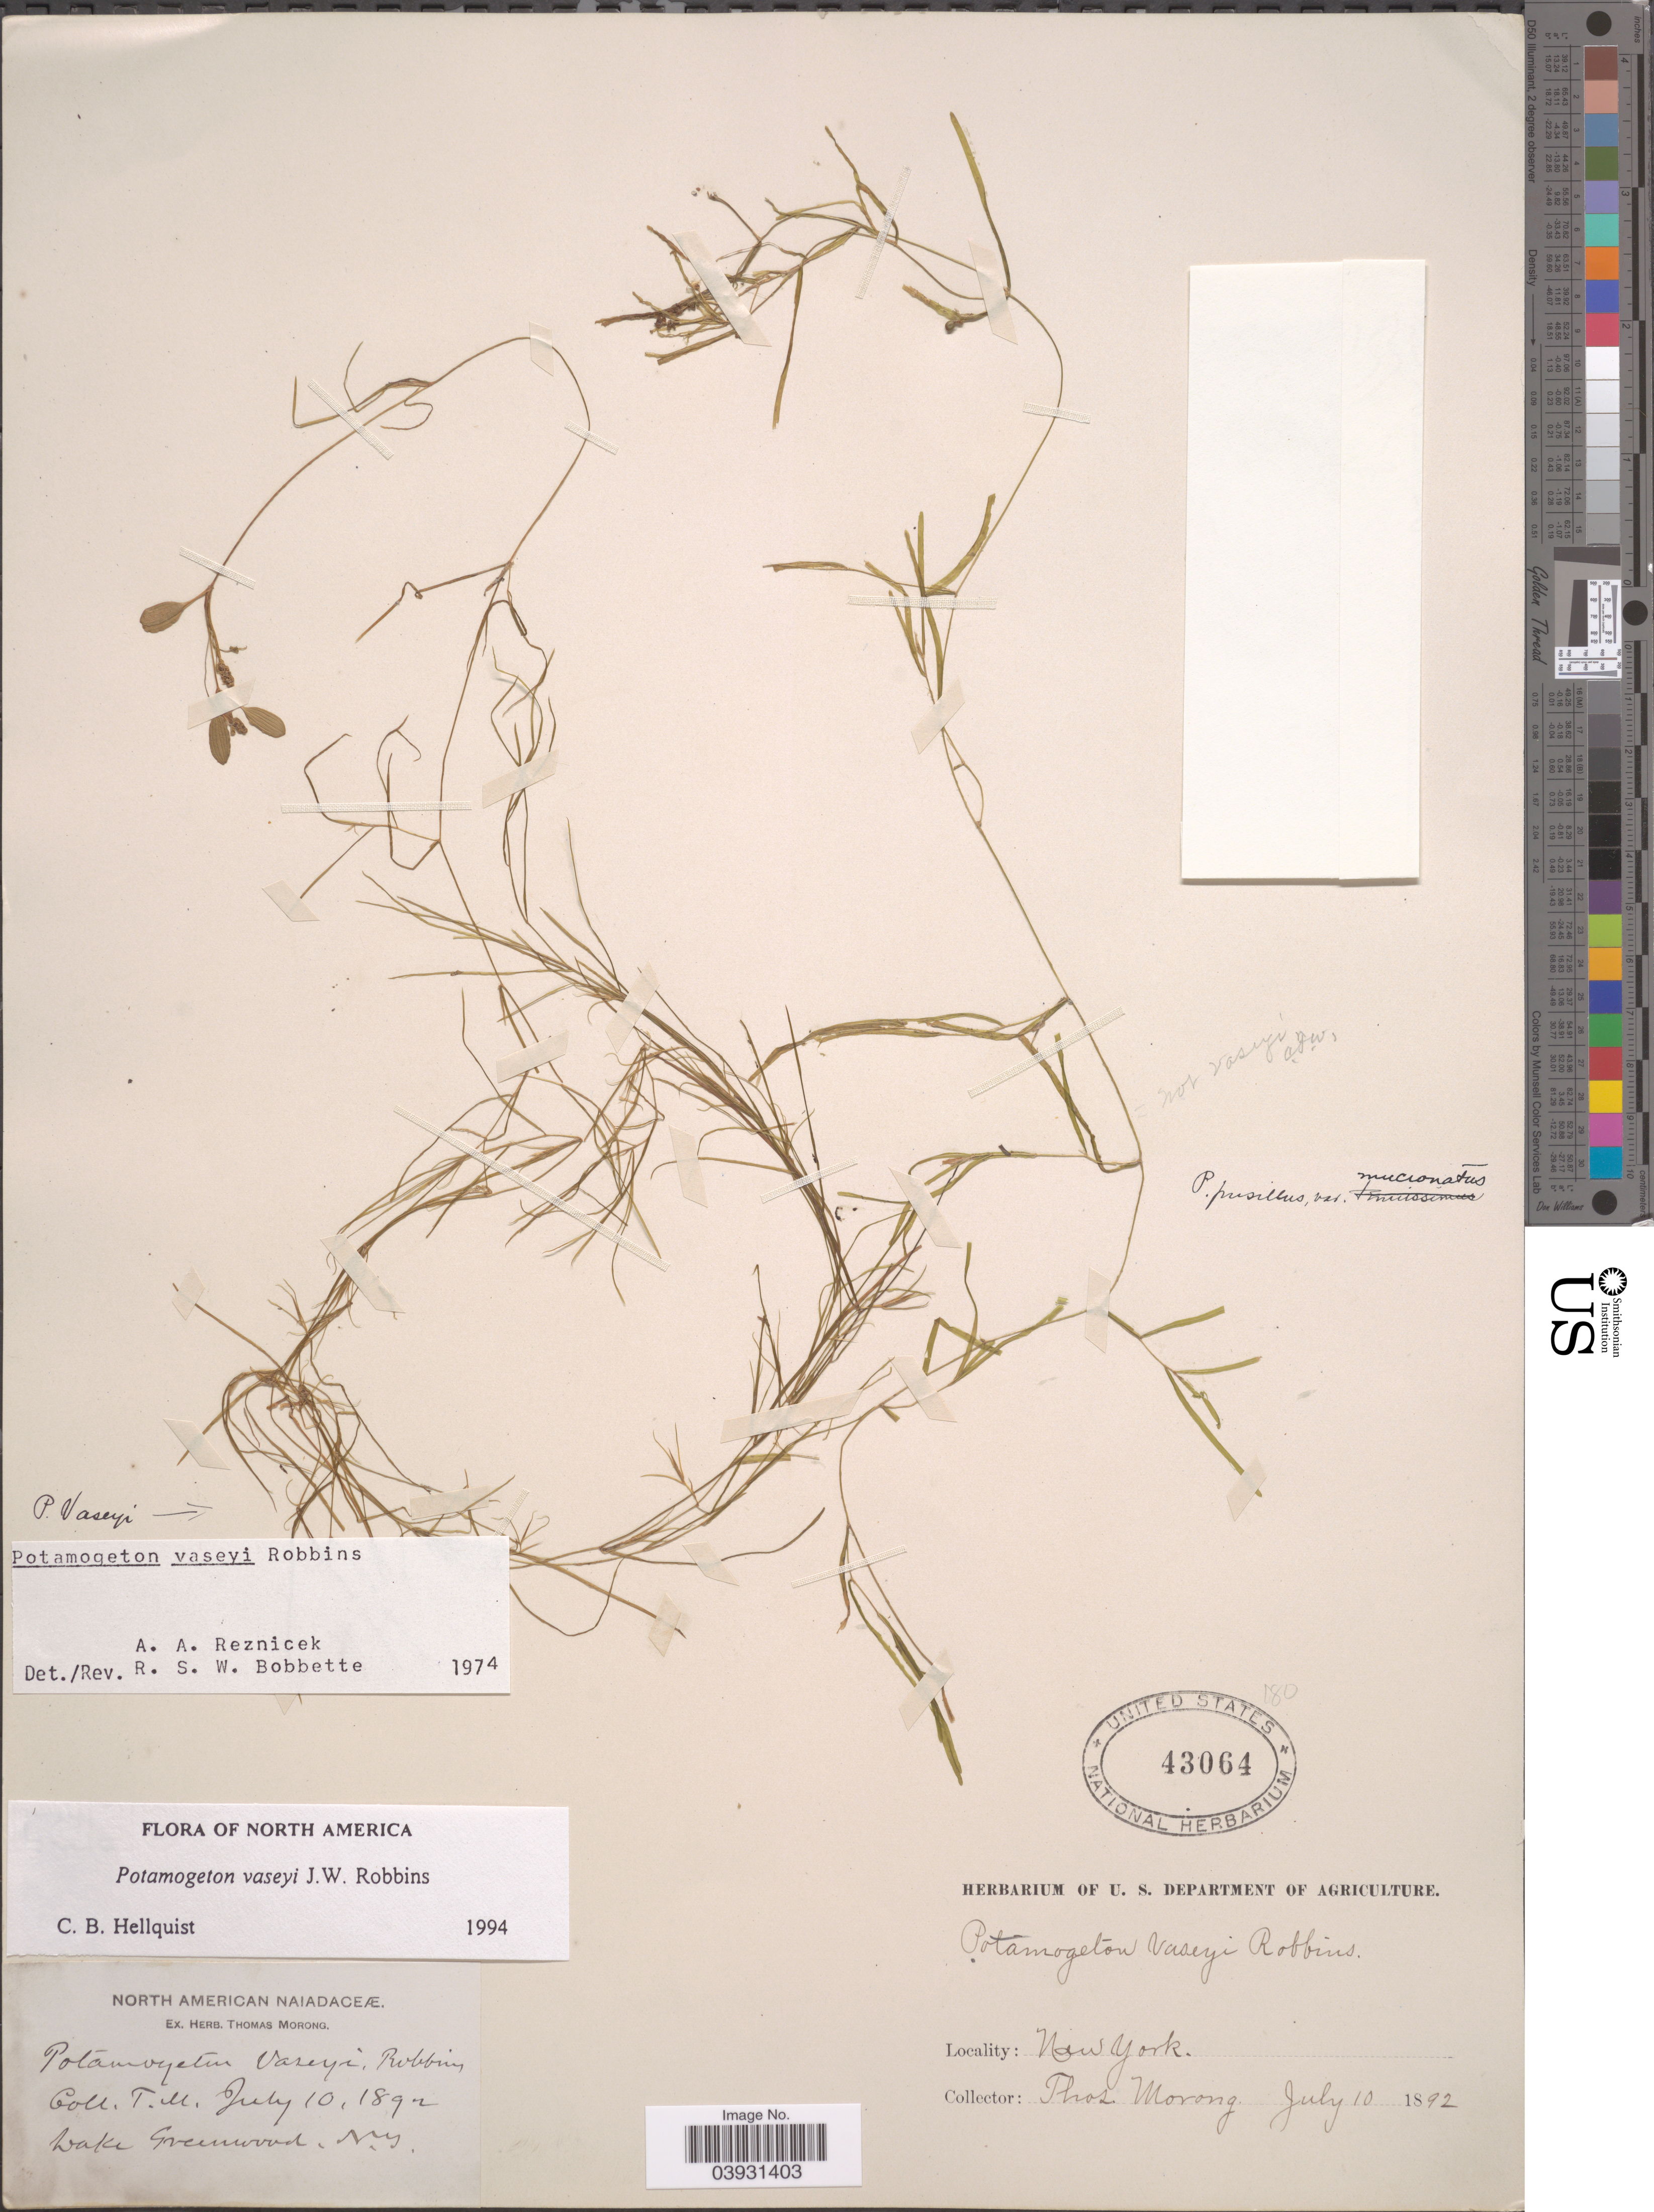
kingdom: Plantae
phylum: Tracheophyta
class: Liliopsida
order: Alismatales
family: Potamogetonaceae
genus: Potamogeton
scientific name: Potamogeton vaseyi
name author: J.W. Robbins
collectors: ex herb. T. Morong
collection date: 1892-07-10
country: United States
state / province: New York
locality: Lake Greenwood.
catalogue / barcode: US 43064